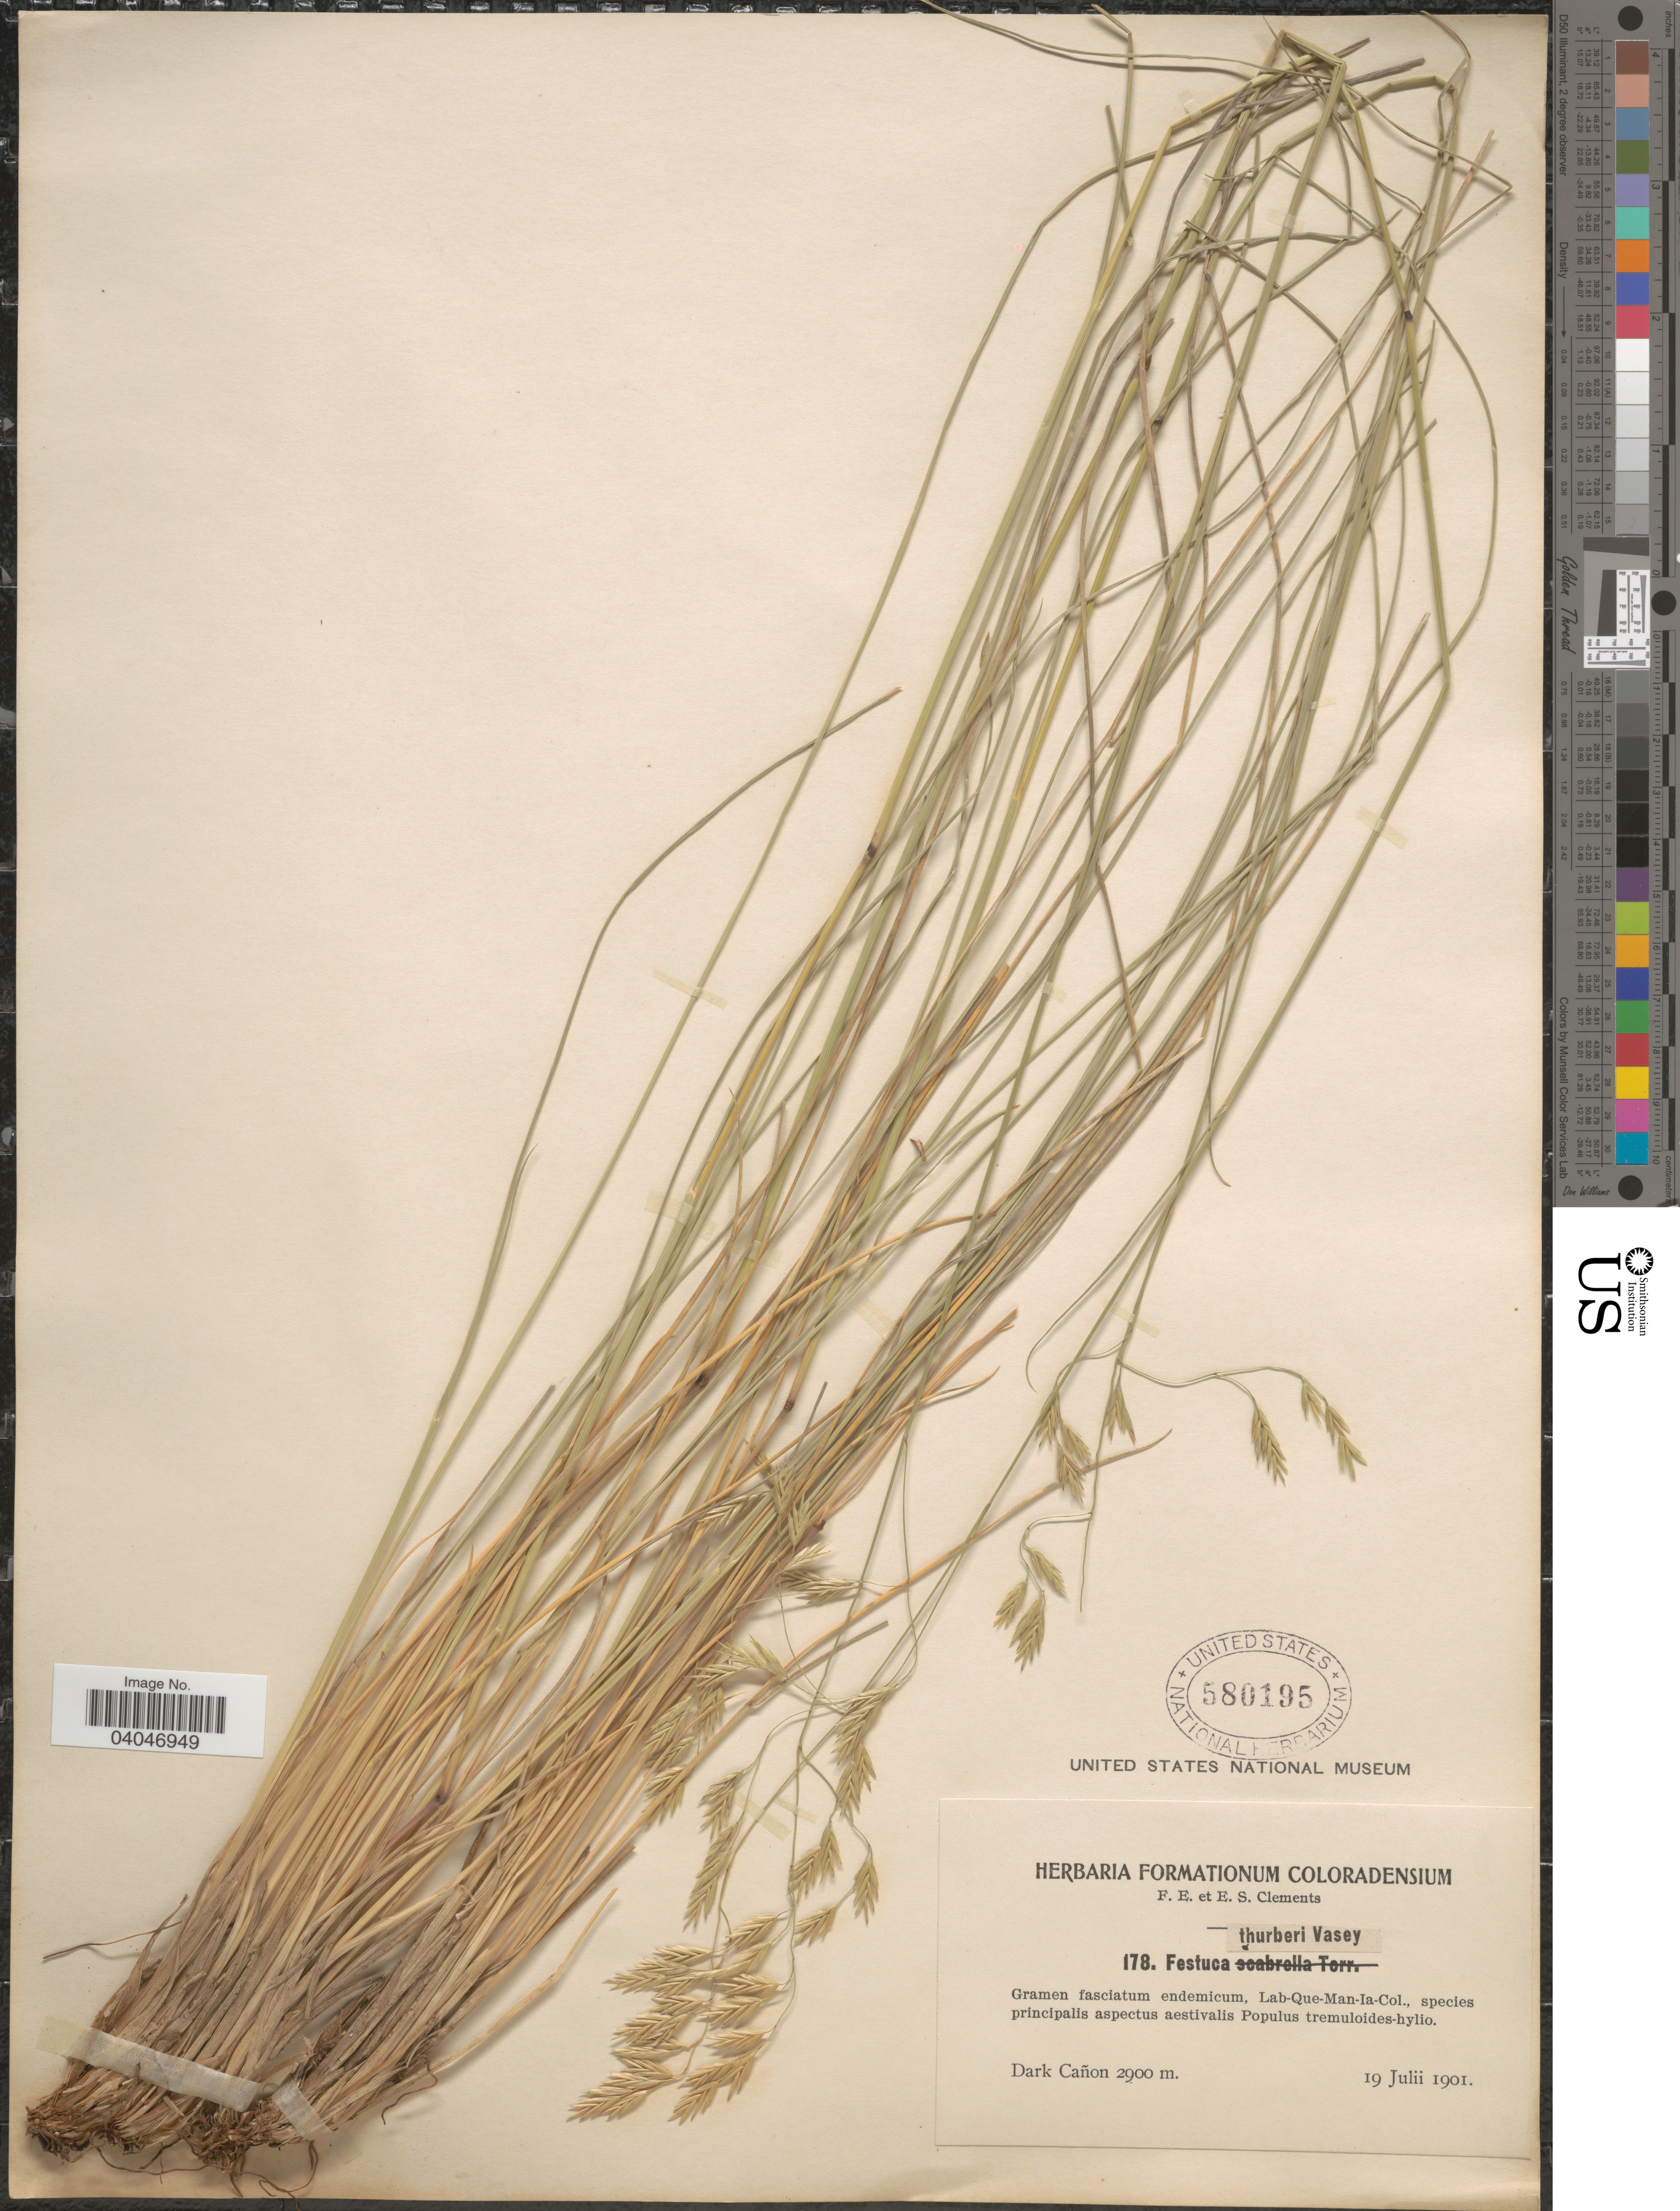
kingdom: Plantae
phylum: Tracheophyta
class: Liliopsida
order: Poales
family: Poaceae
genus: Festuca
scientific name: Festuca thurberi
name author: Vasey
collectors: F. E. Clements & E. S. Clements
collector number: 178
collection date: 1901-07-19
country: United States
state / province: Colorado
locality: Dark Cañon.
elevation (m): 2900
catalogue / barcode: US 580195